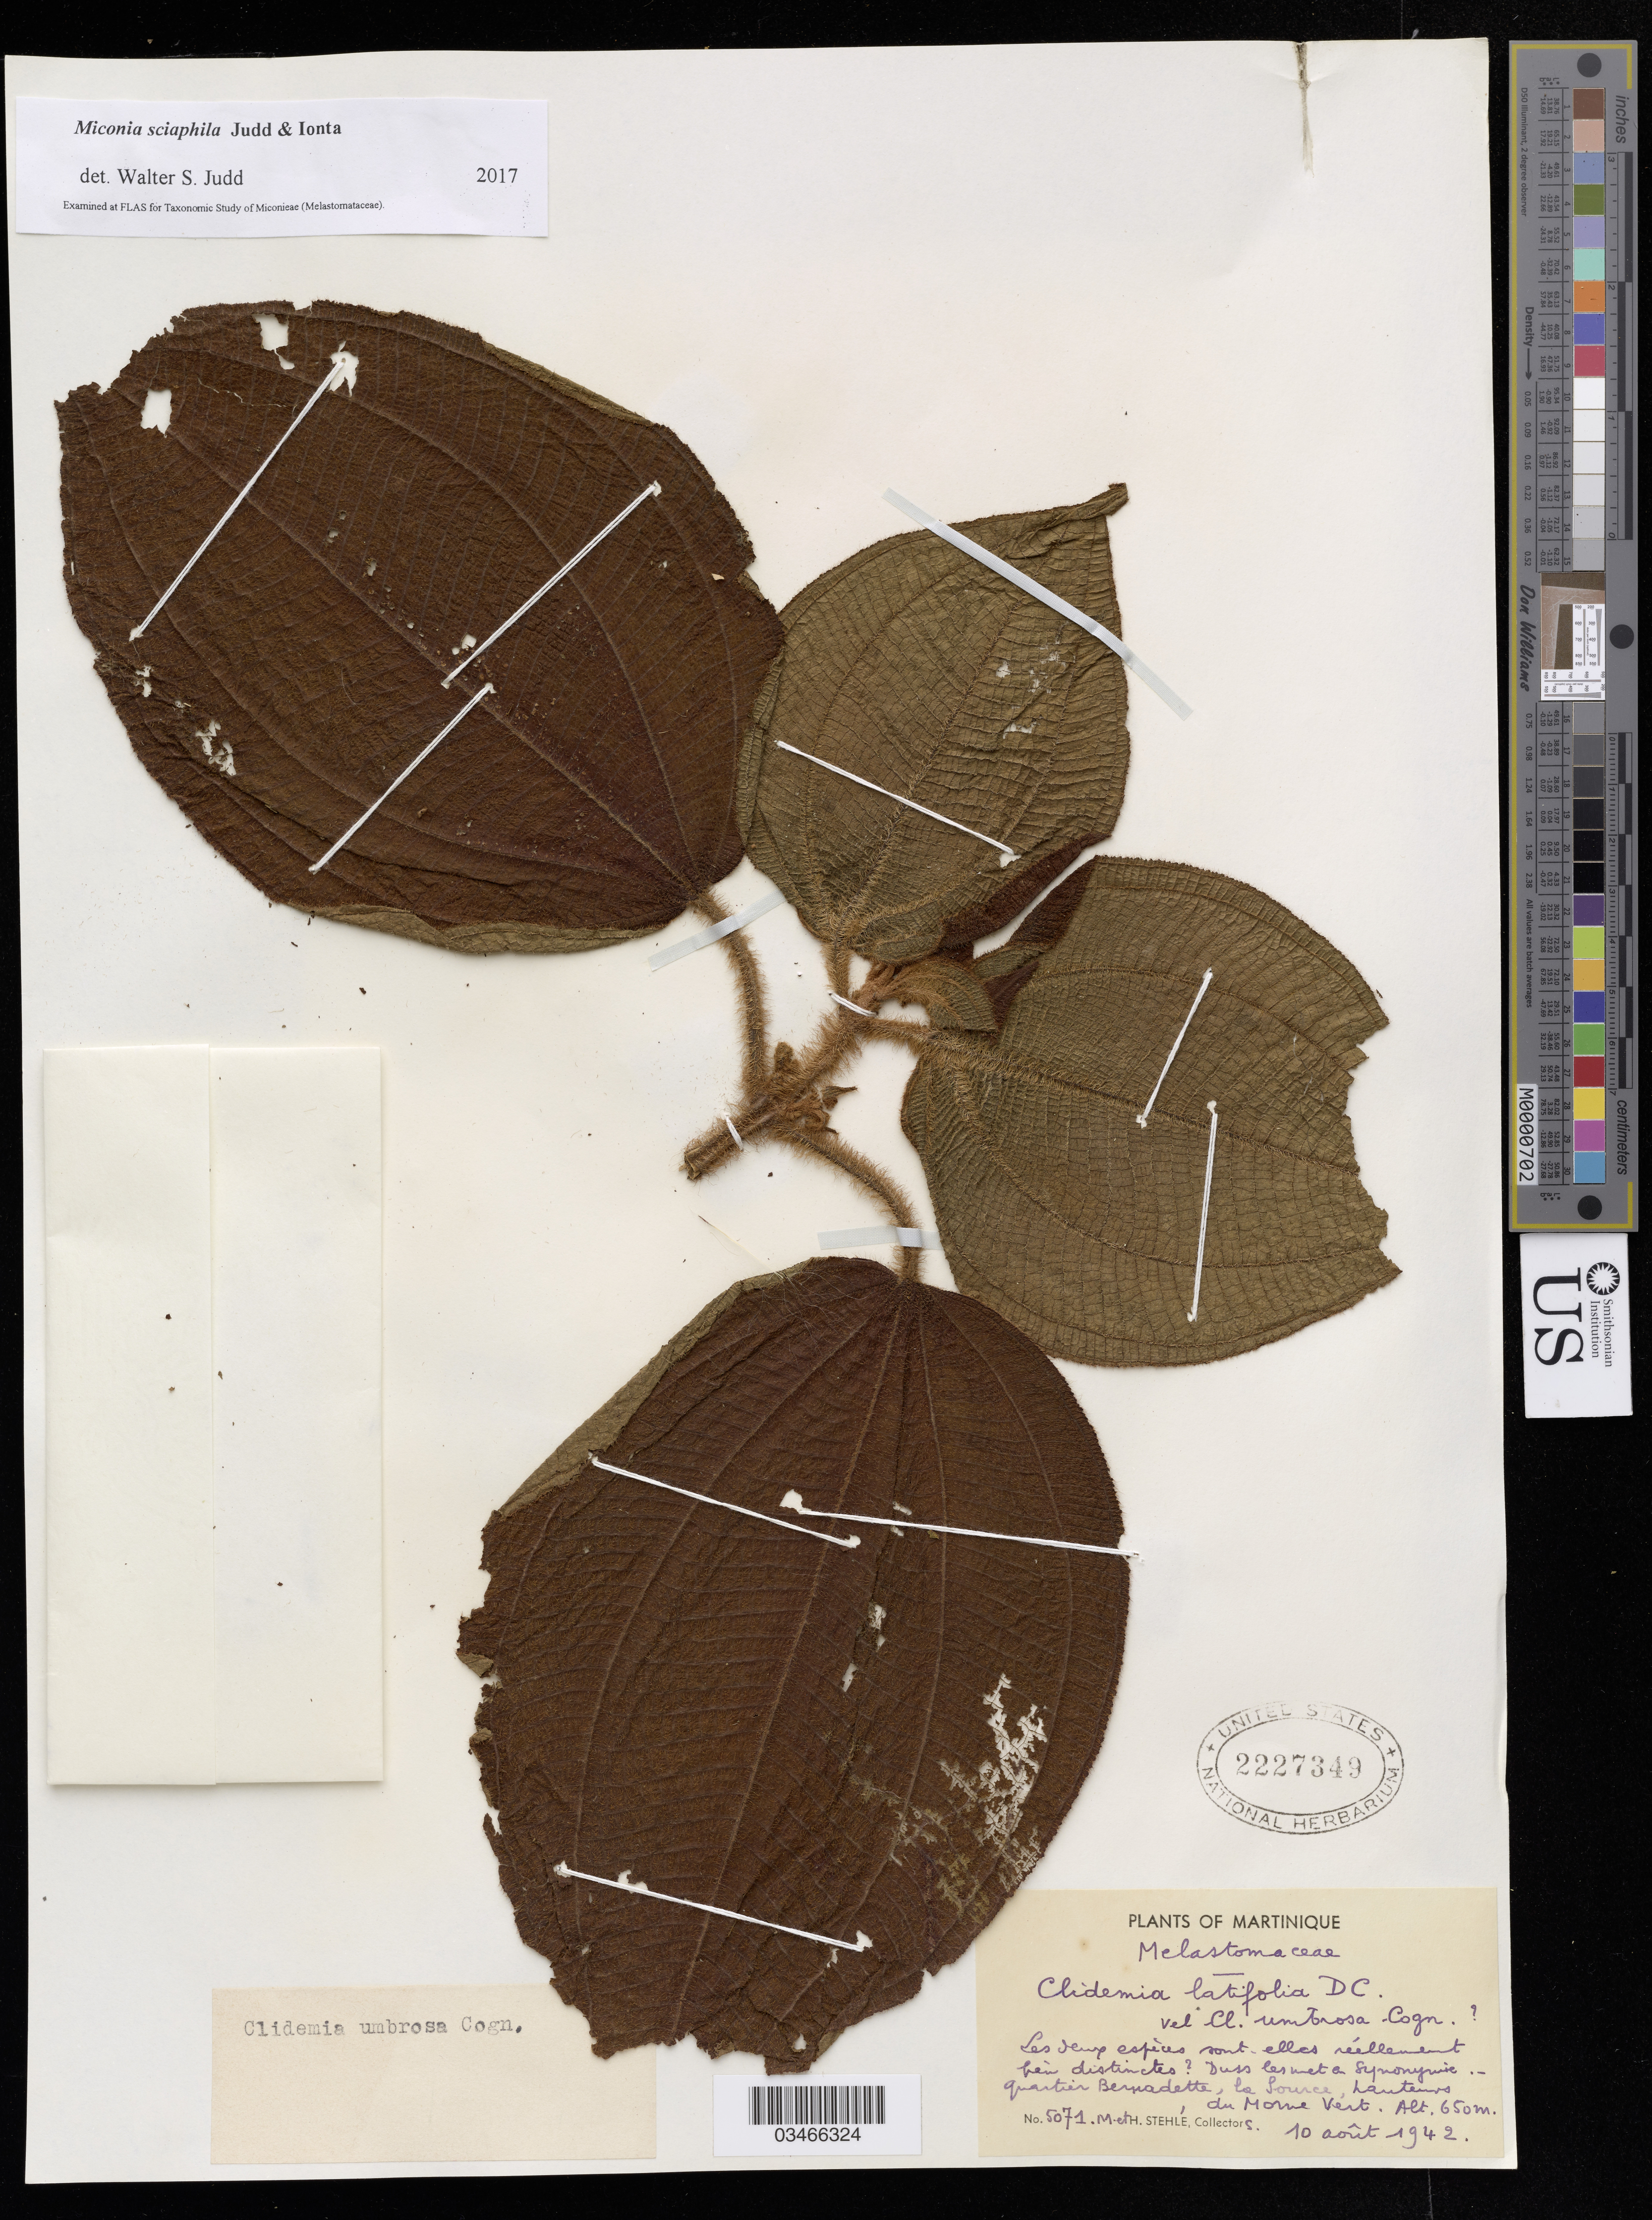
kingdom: Plantae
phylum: Tracheophyta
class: Magnoliopsida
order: Myrtales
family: Melastomataceae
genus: Miconia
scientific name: Miconia sciaphila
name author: Judd & Ionta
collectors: M. Stehlé & H. Stehlé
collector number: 5071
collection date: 1942-08-10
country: Martinique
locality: Du Morne Vert.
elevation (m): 650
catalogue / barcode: US 2227349